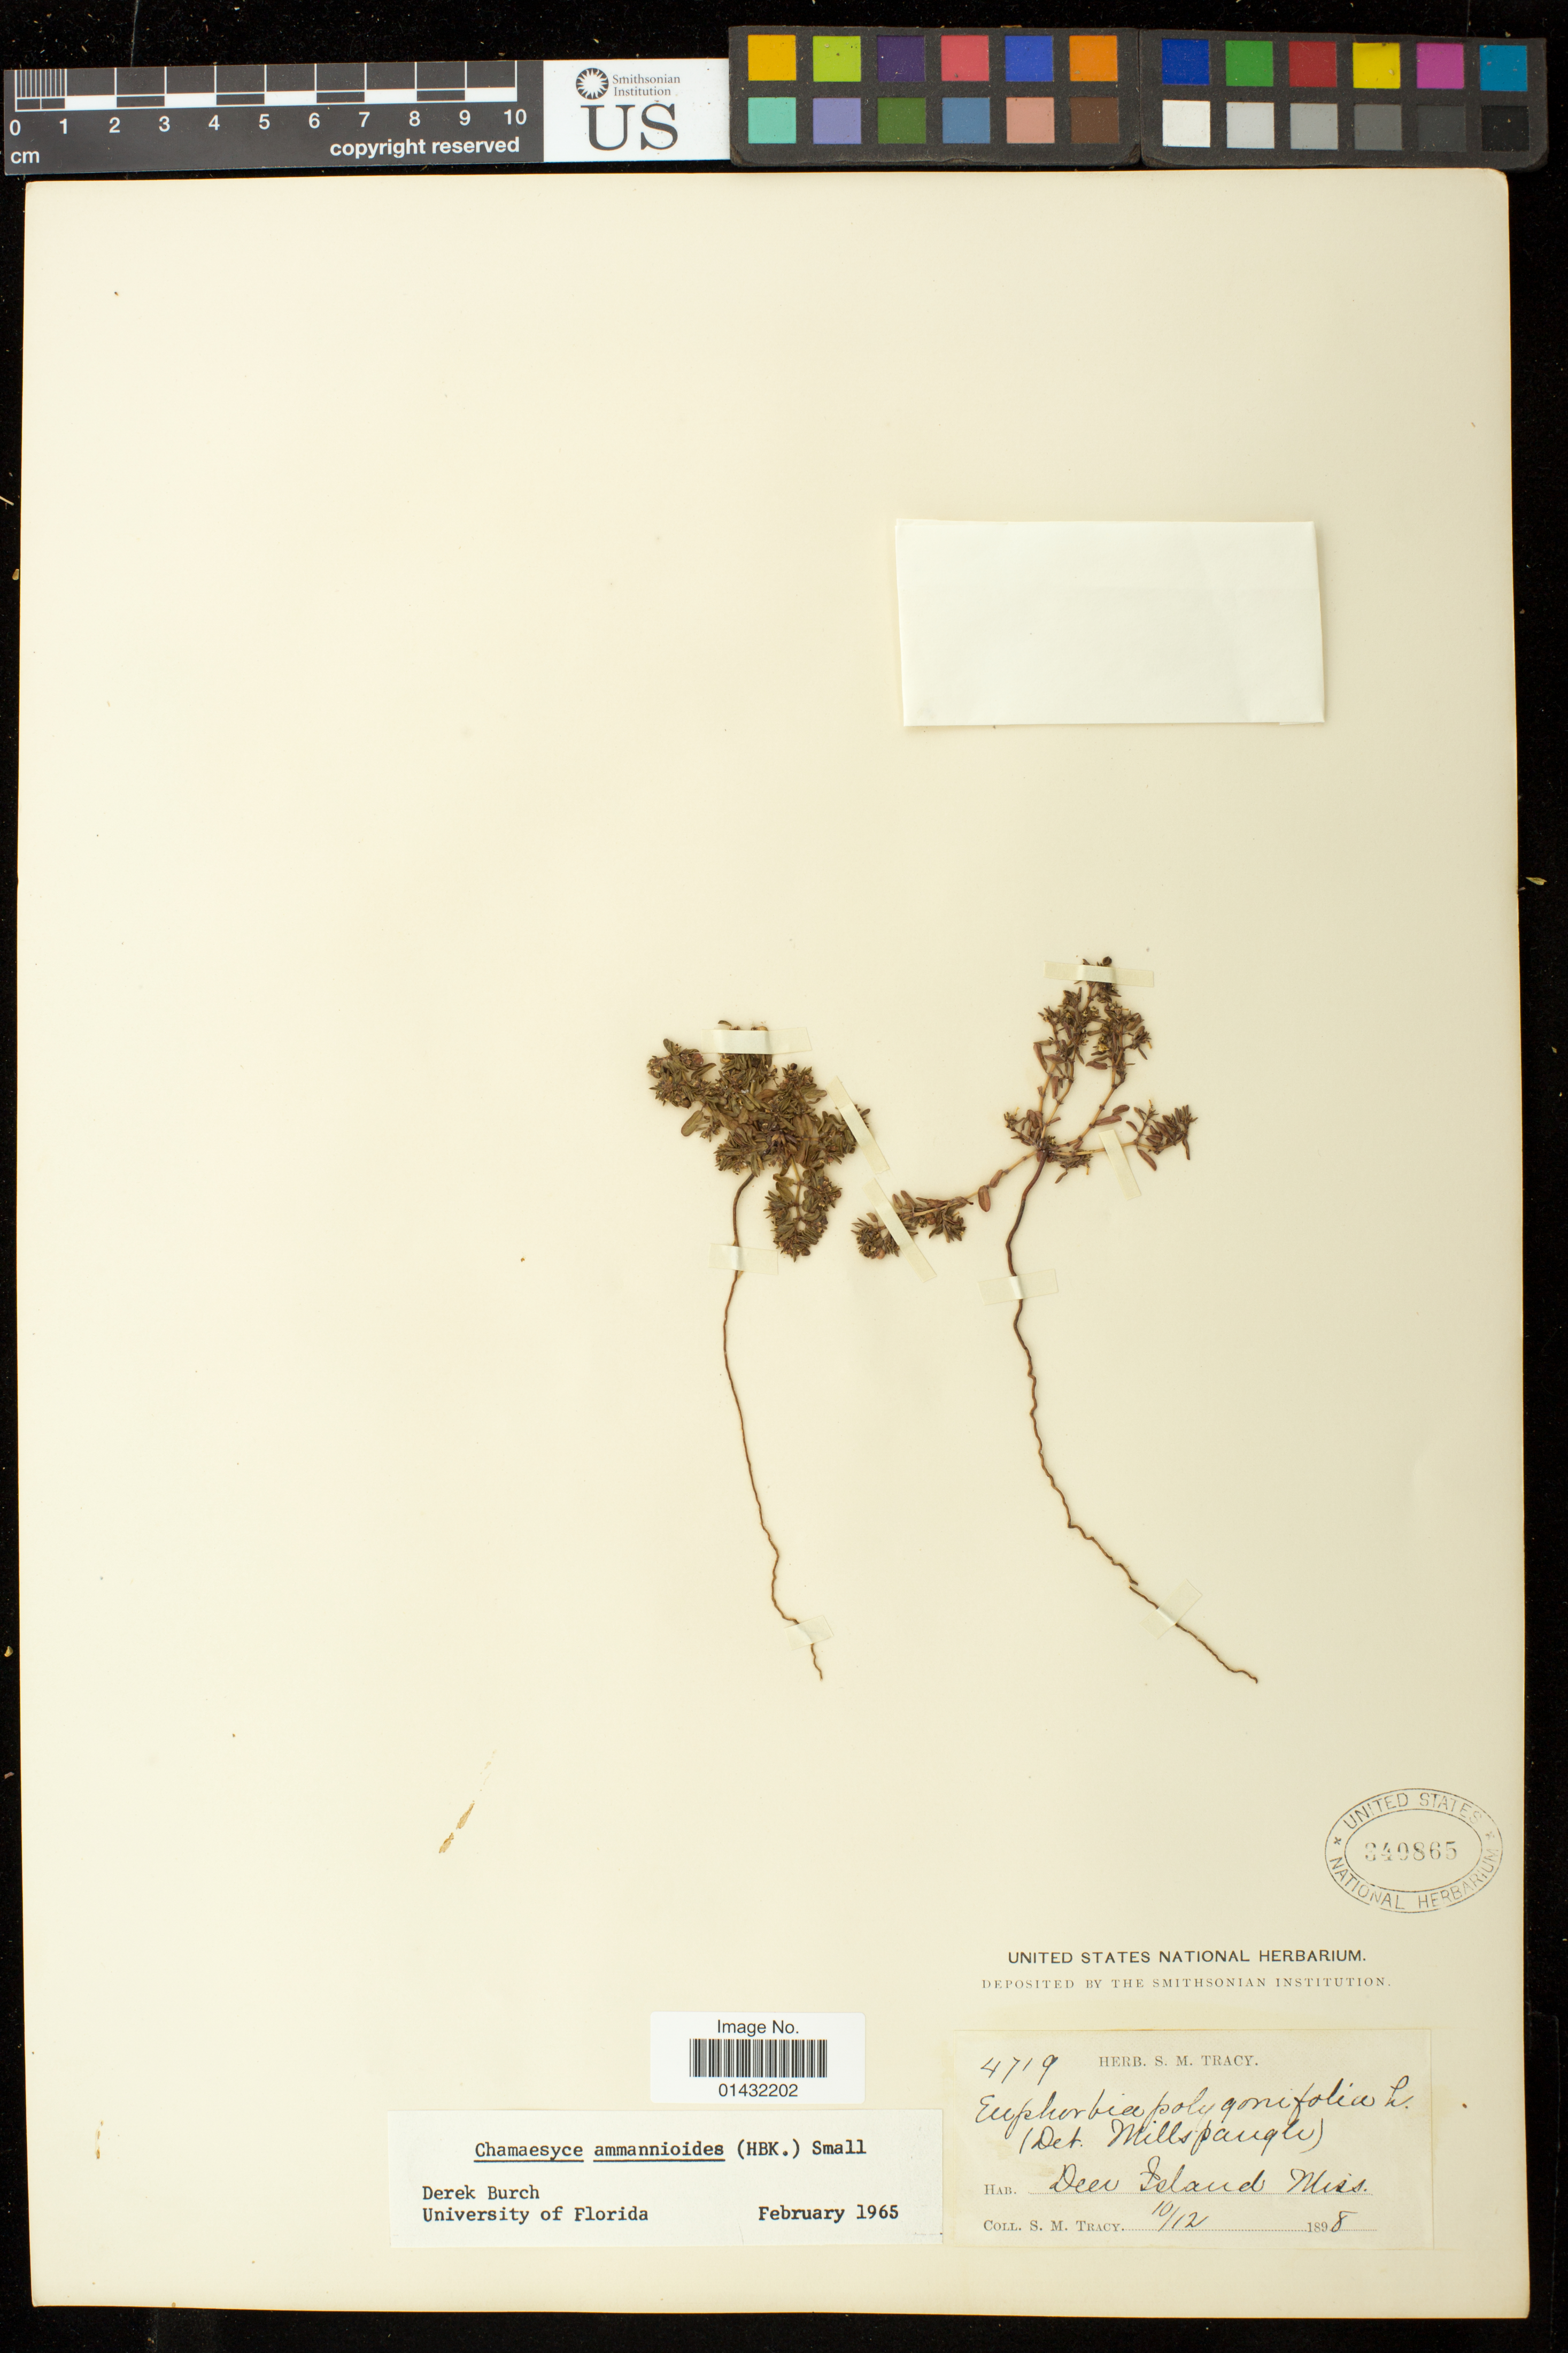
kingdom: Plantae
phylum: Tracheophyta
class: Magnoliopsida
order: Malpighiales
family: Euphorbiaceae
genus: Euphorbia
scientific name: Euphorbia bombensis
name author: Jacq.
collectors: S. M. Tracy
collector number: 4719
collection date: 1898-10-12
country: United States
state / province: Mississippi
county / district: Harrison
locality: Deer Island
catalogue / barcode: US 340865